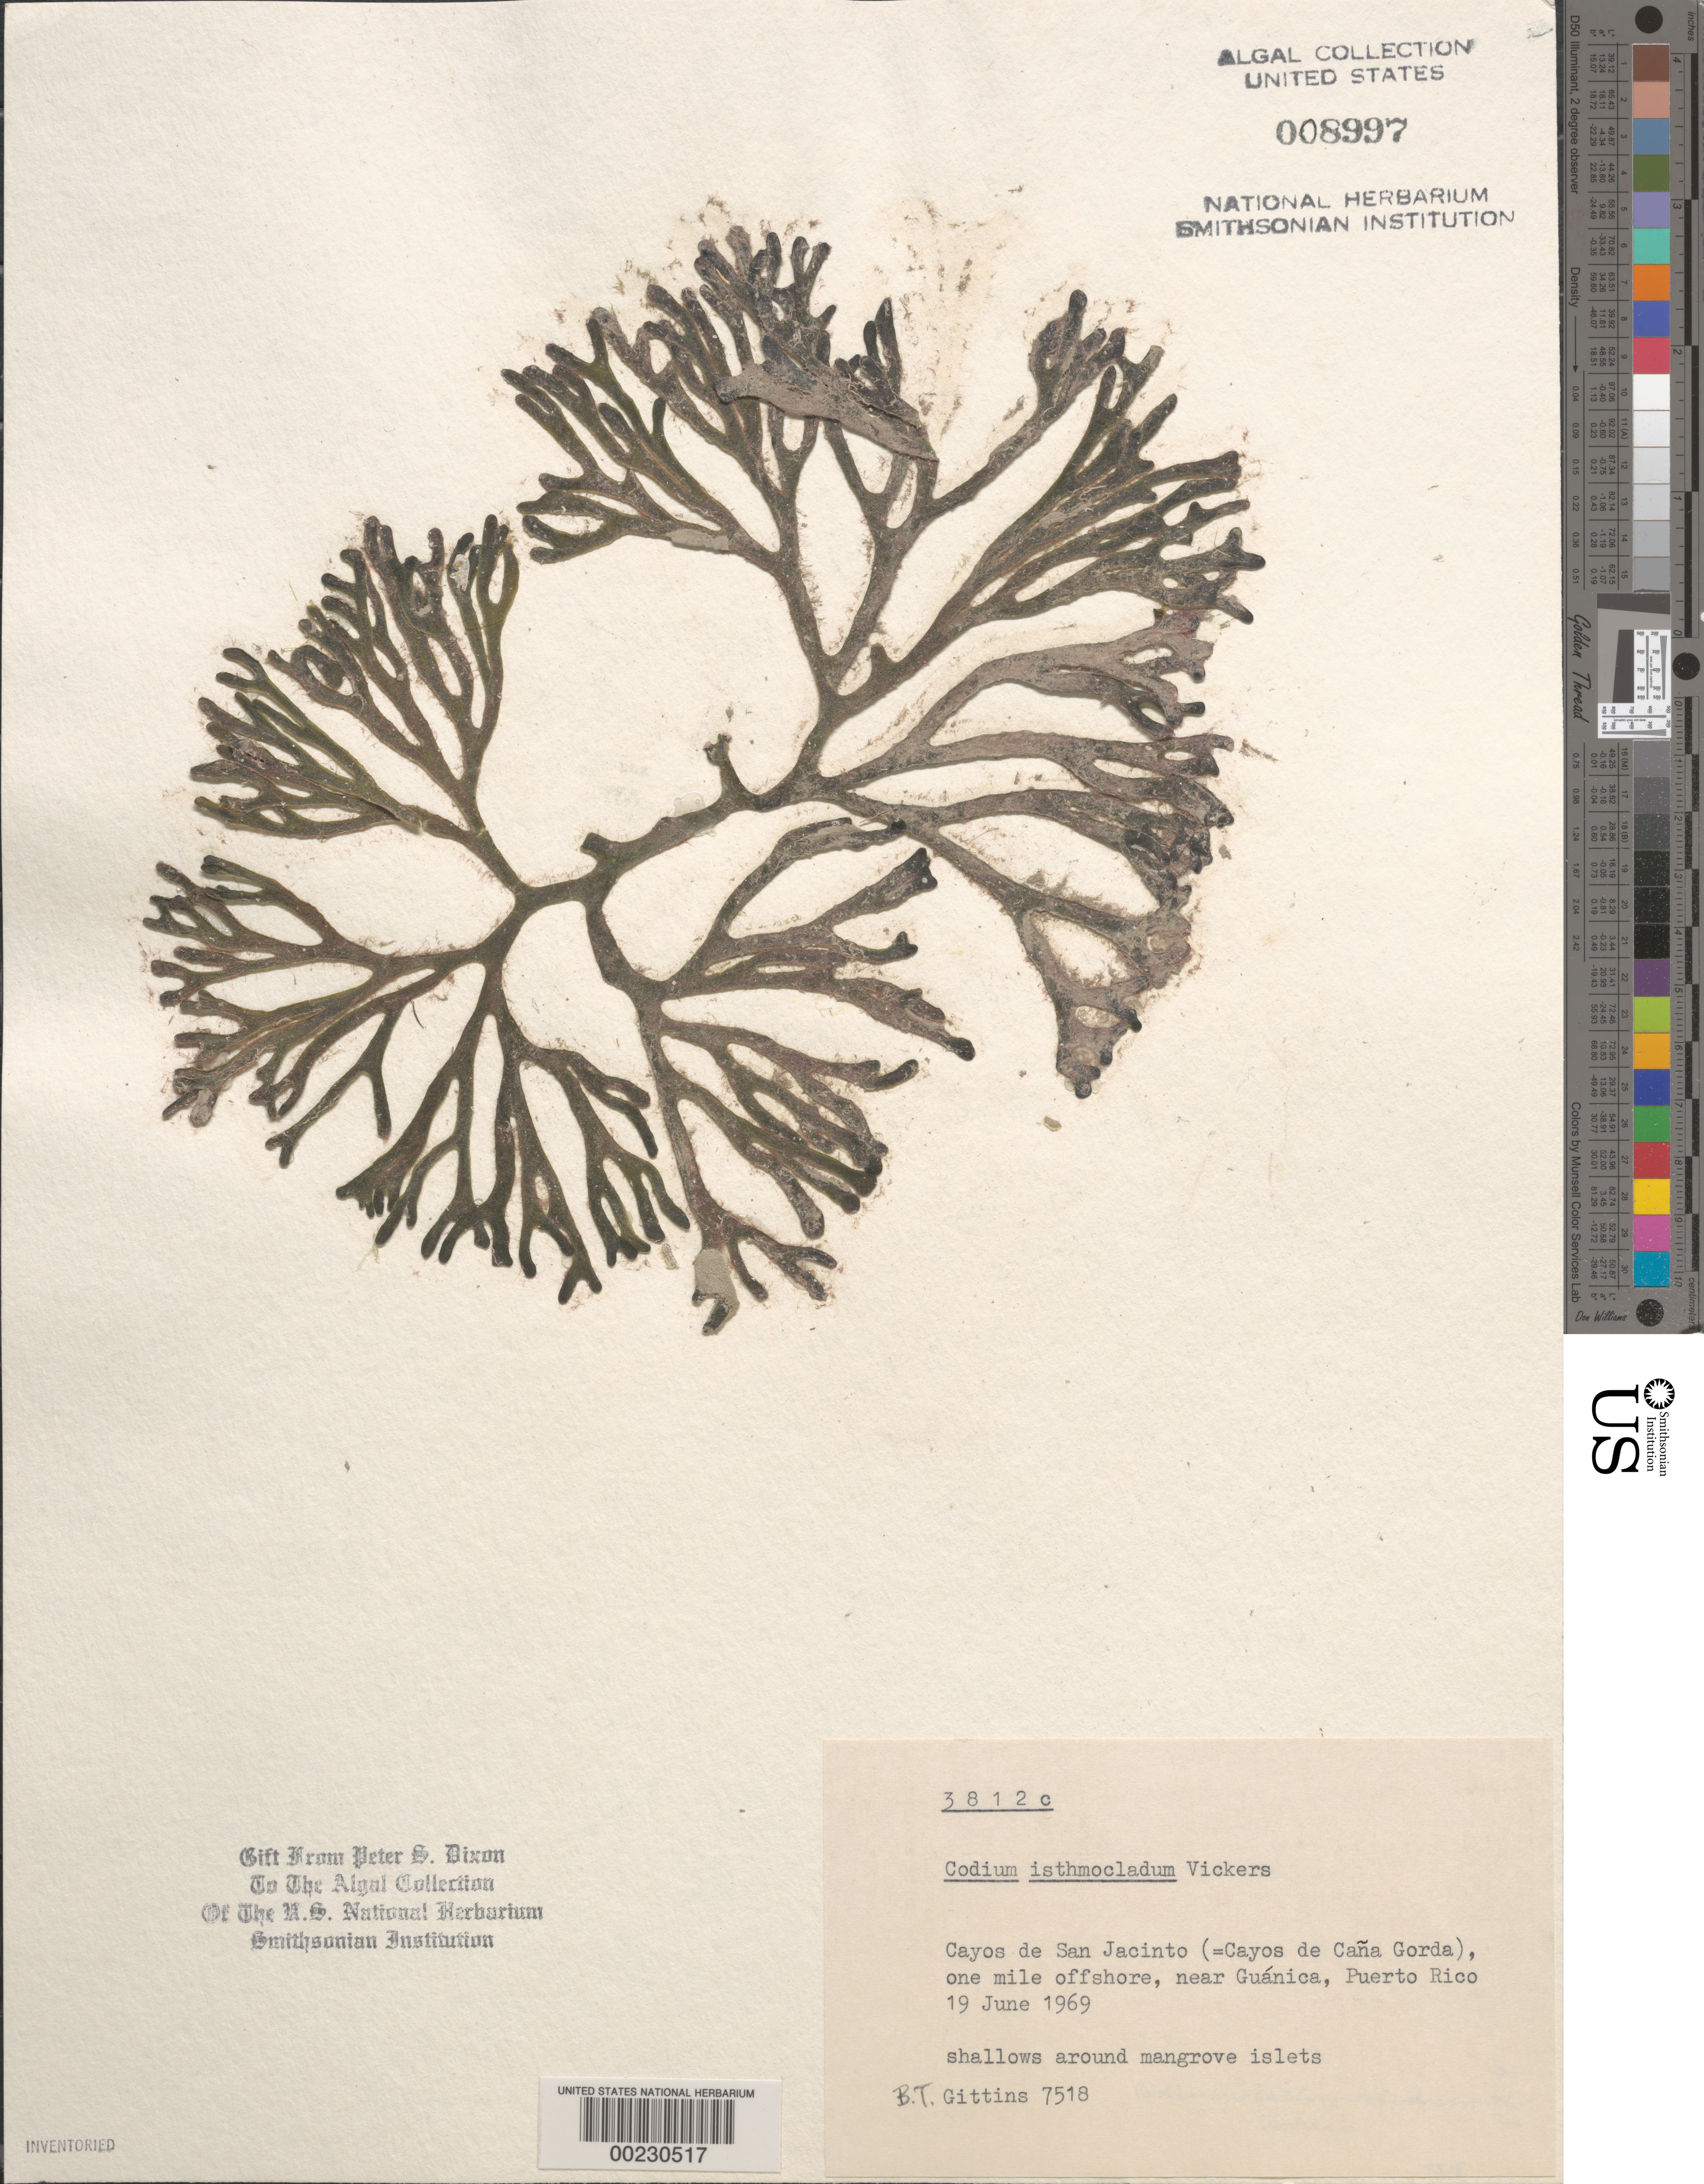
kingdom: Plantae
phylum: Chlorophyta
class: Ulvophyceae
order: Bryopsidales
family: Codiaceae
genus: Codium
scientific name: Codium isthmocladum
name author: Vickers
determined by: Dixon, P. S.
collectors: B. Gittins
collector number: BTG 7518 & PSD 3812C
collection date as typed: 19 Jun 1969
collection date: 1969-06-19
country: Puerto Rico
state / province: Guanica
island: Cayos de San Jacinto (Cayos de Cana Gorda)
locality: Near Guanica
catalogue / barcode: US 8997